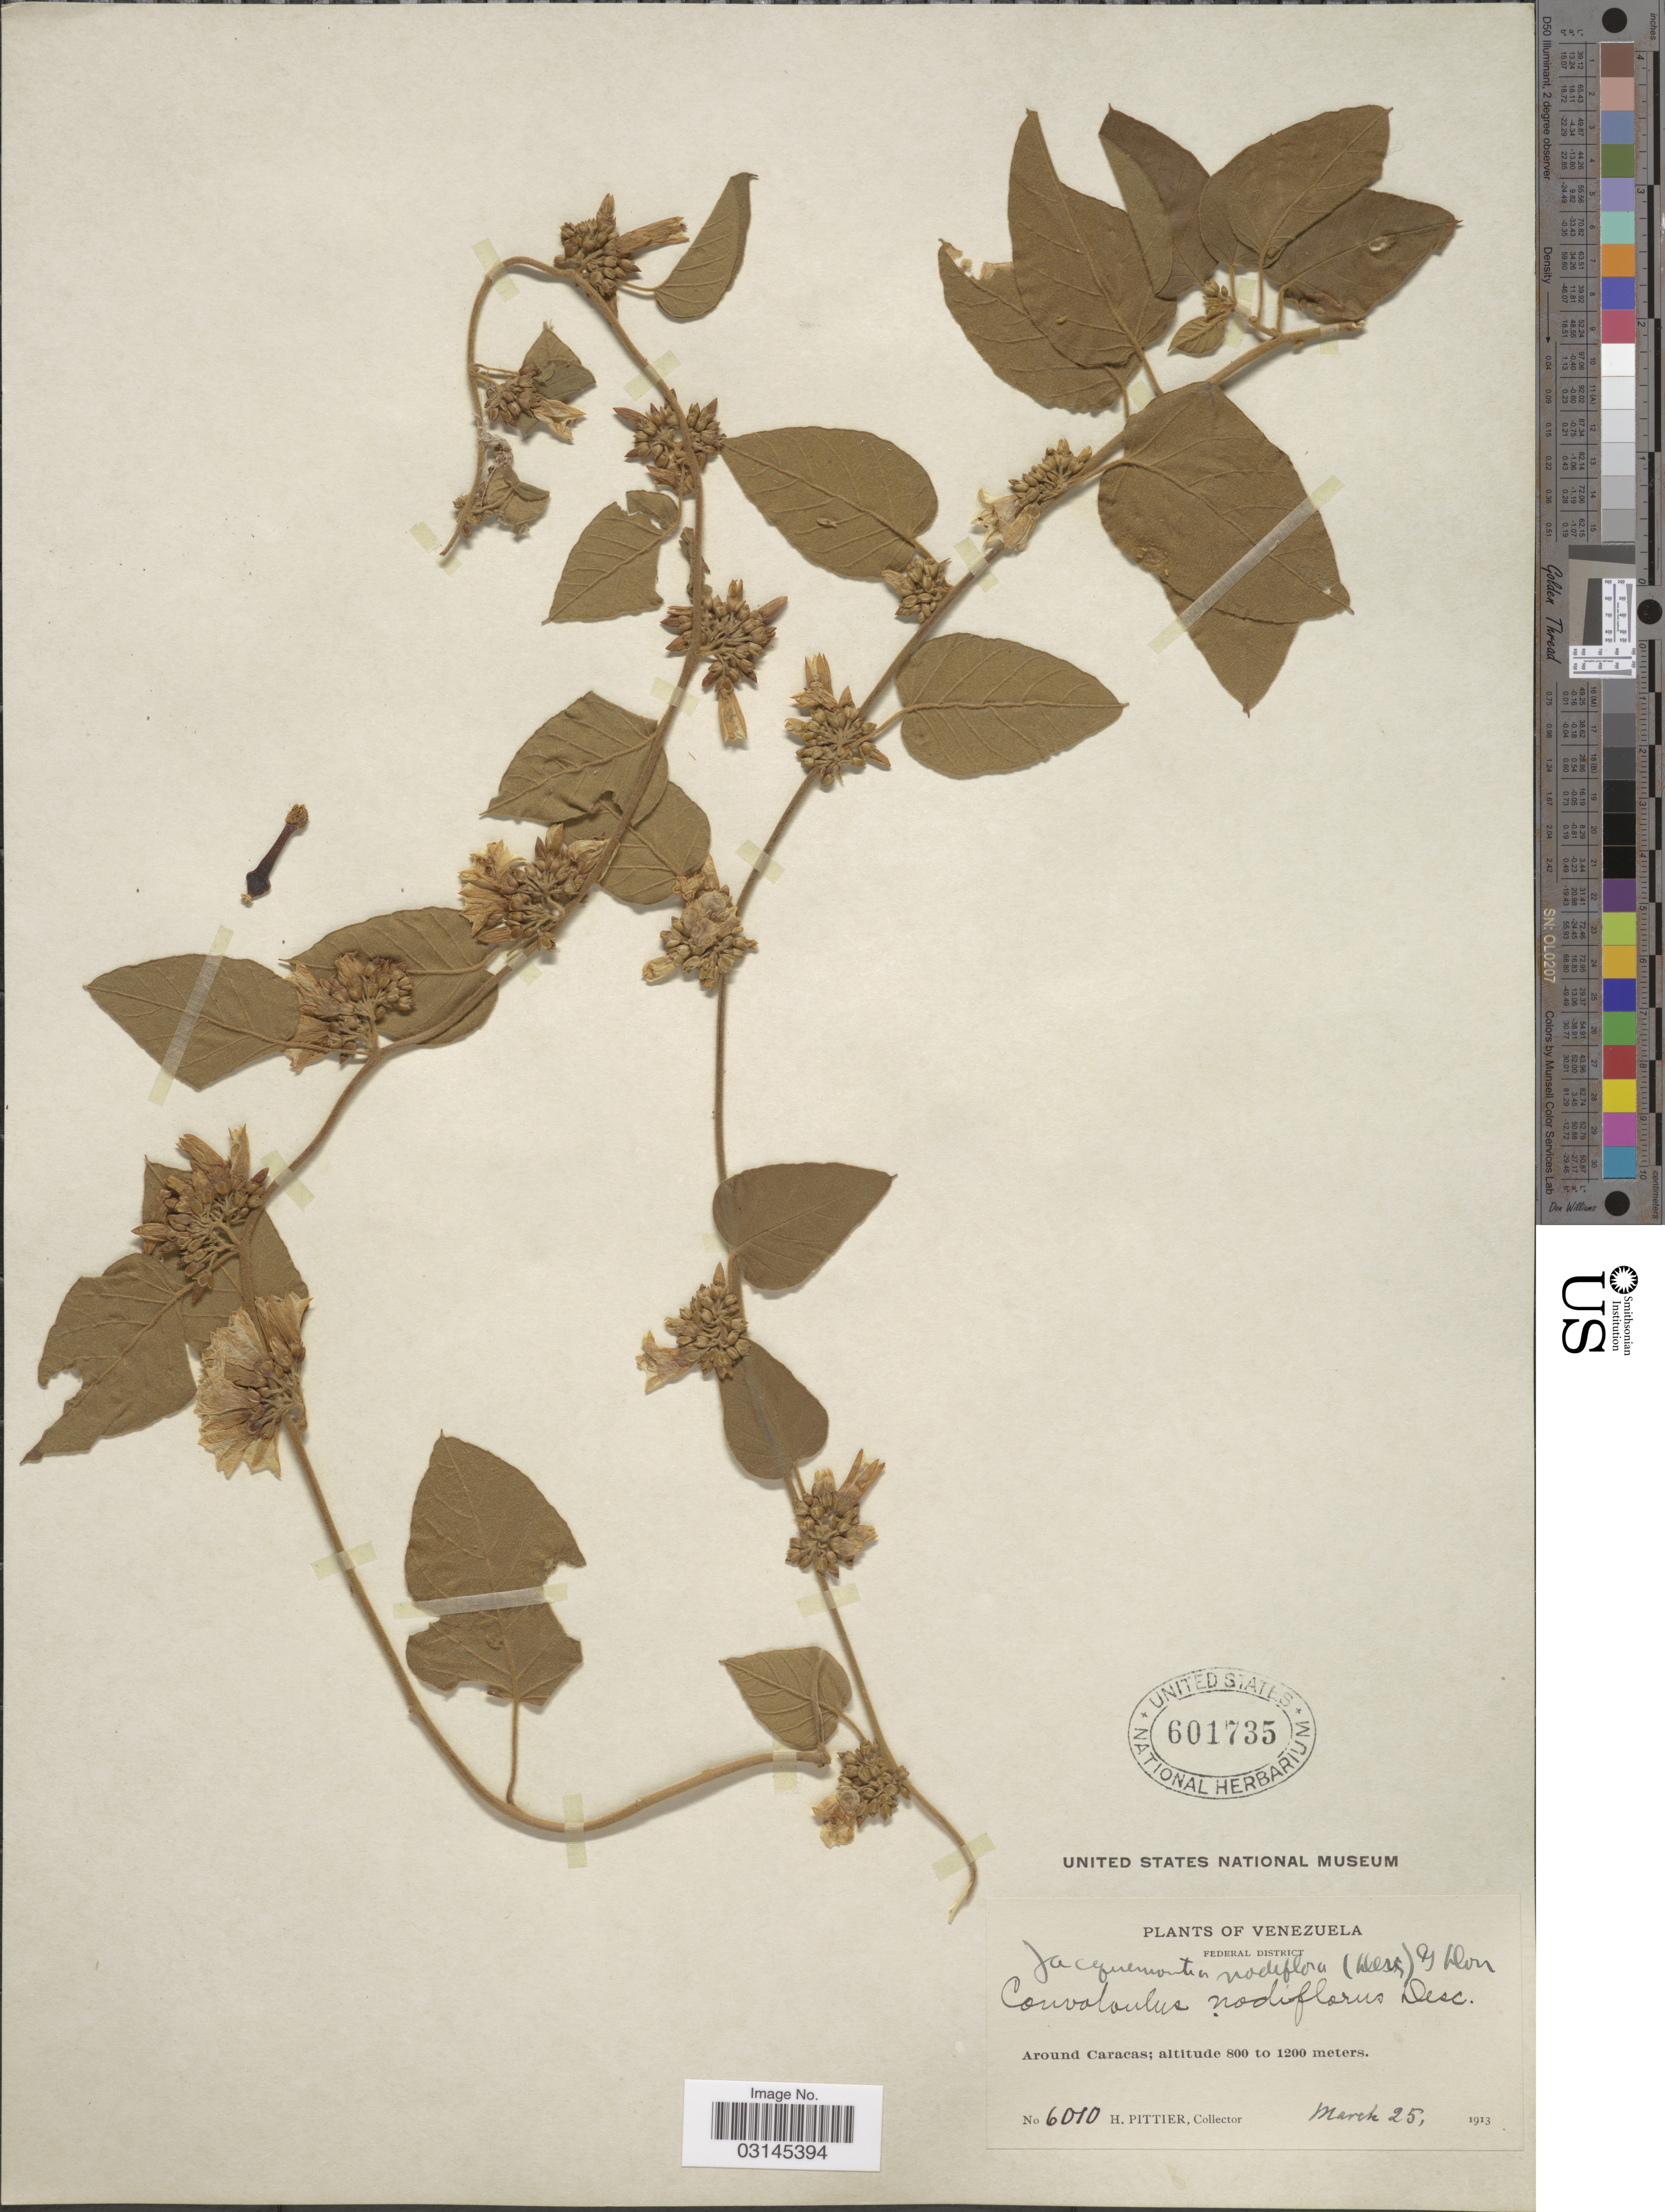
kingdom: Plantae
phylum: Tracheophyta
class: Magnoliopsida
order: Solanales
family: Convolvulaceae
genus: Convolvulus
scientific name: Convolvulus nodiflorus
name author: Desr.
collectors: H. F. Pittier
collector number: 6010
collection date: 1913-03-25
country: Venezuela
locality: Federal District. Around Caracas.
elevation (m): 800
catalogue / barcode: US 601735